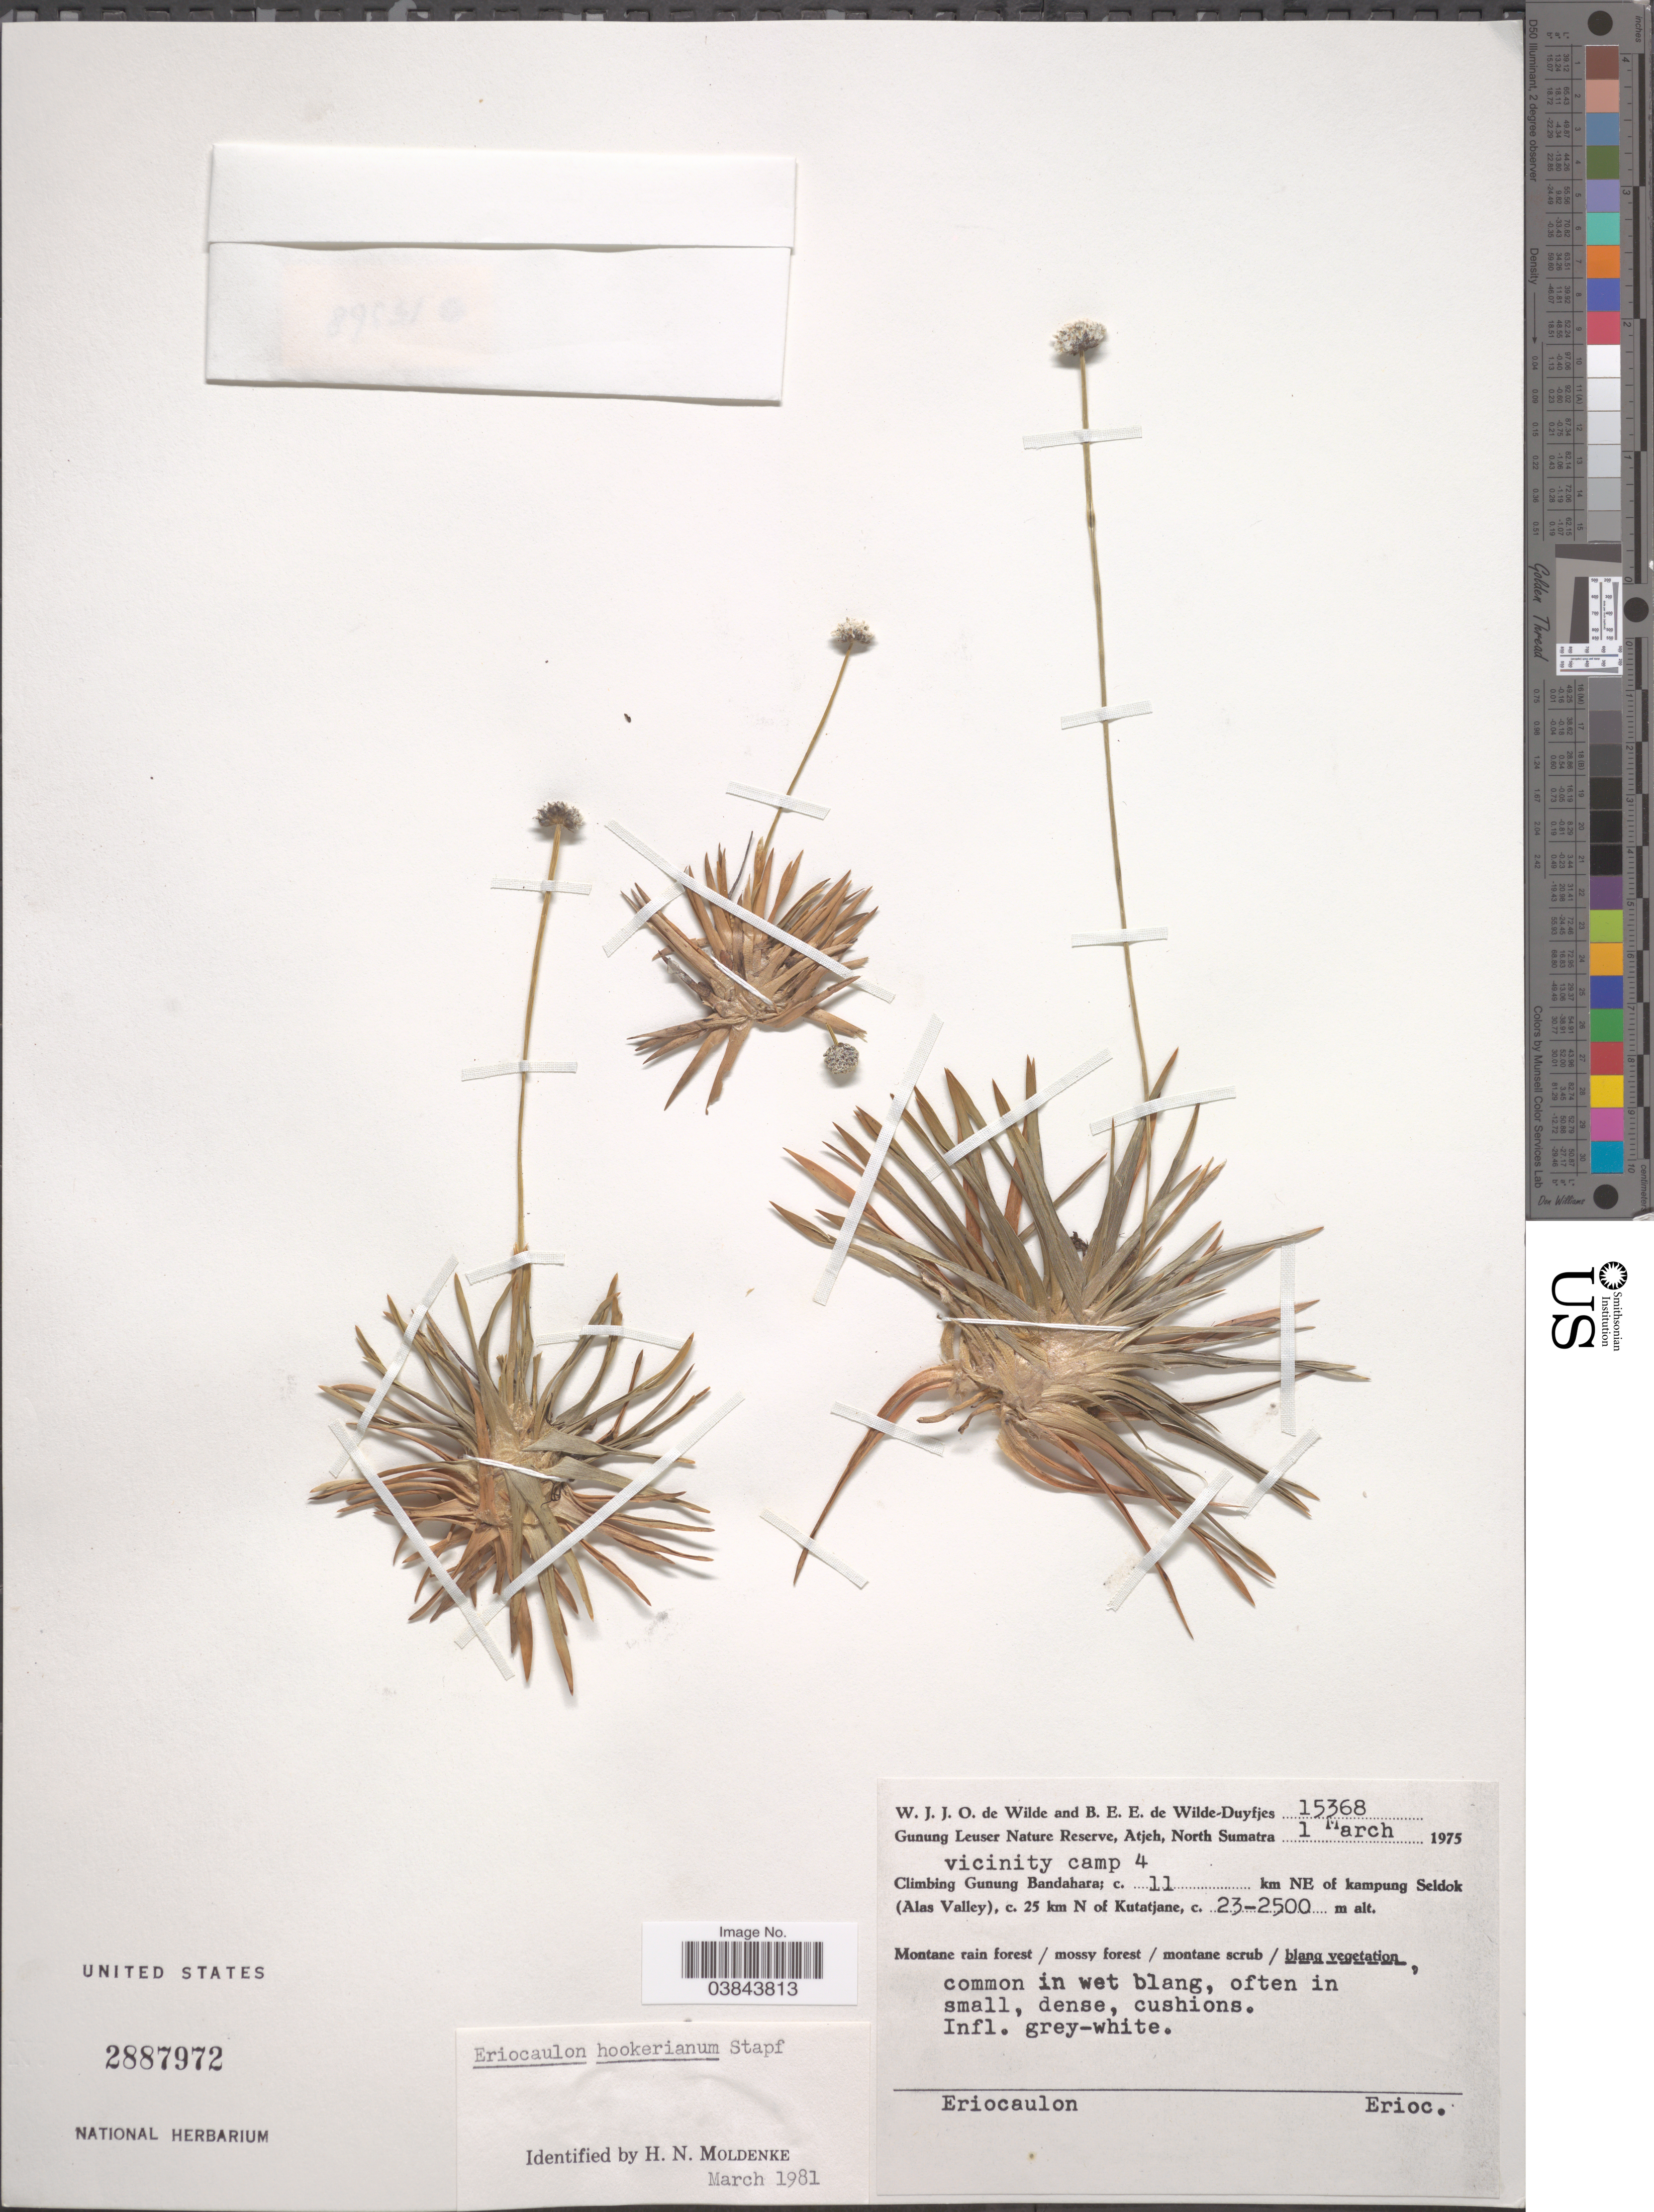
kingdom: Plantae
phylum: Tracheophyta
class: Liliopsida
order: Poales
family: Eriocaulaceae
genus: Eriocaulon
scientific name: Eriocaulon hookerianum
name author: Stapf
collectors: W. J. de Wilde & B. E. de Wilde-Duyfjes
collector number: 15368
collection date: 1975-03-01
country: Indonesia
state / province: Sumatra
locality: Gunung Leuser Nature Reserve, Atjeh, North Sumatra. Vicinity camp 4. Climbing Gunung Bandahara; c. 11 km NE of kampung Seldok (Alas Valley), c 25 km N of Kutatjane.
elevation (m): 2300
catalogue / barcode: US 2887972